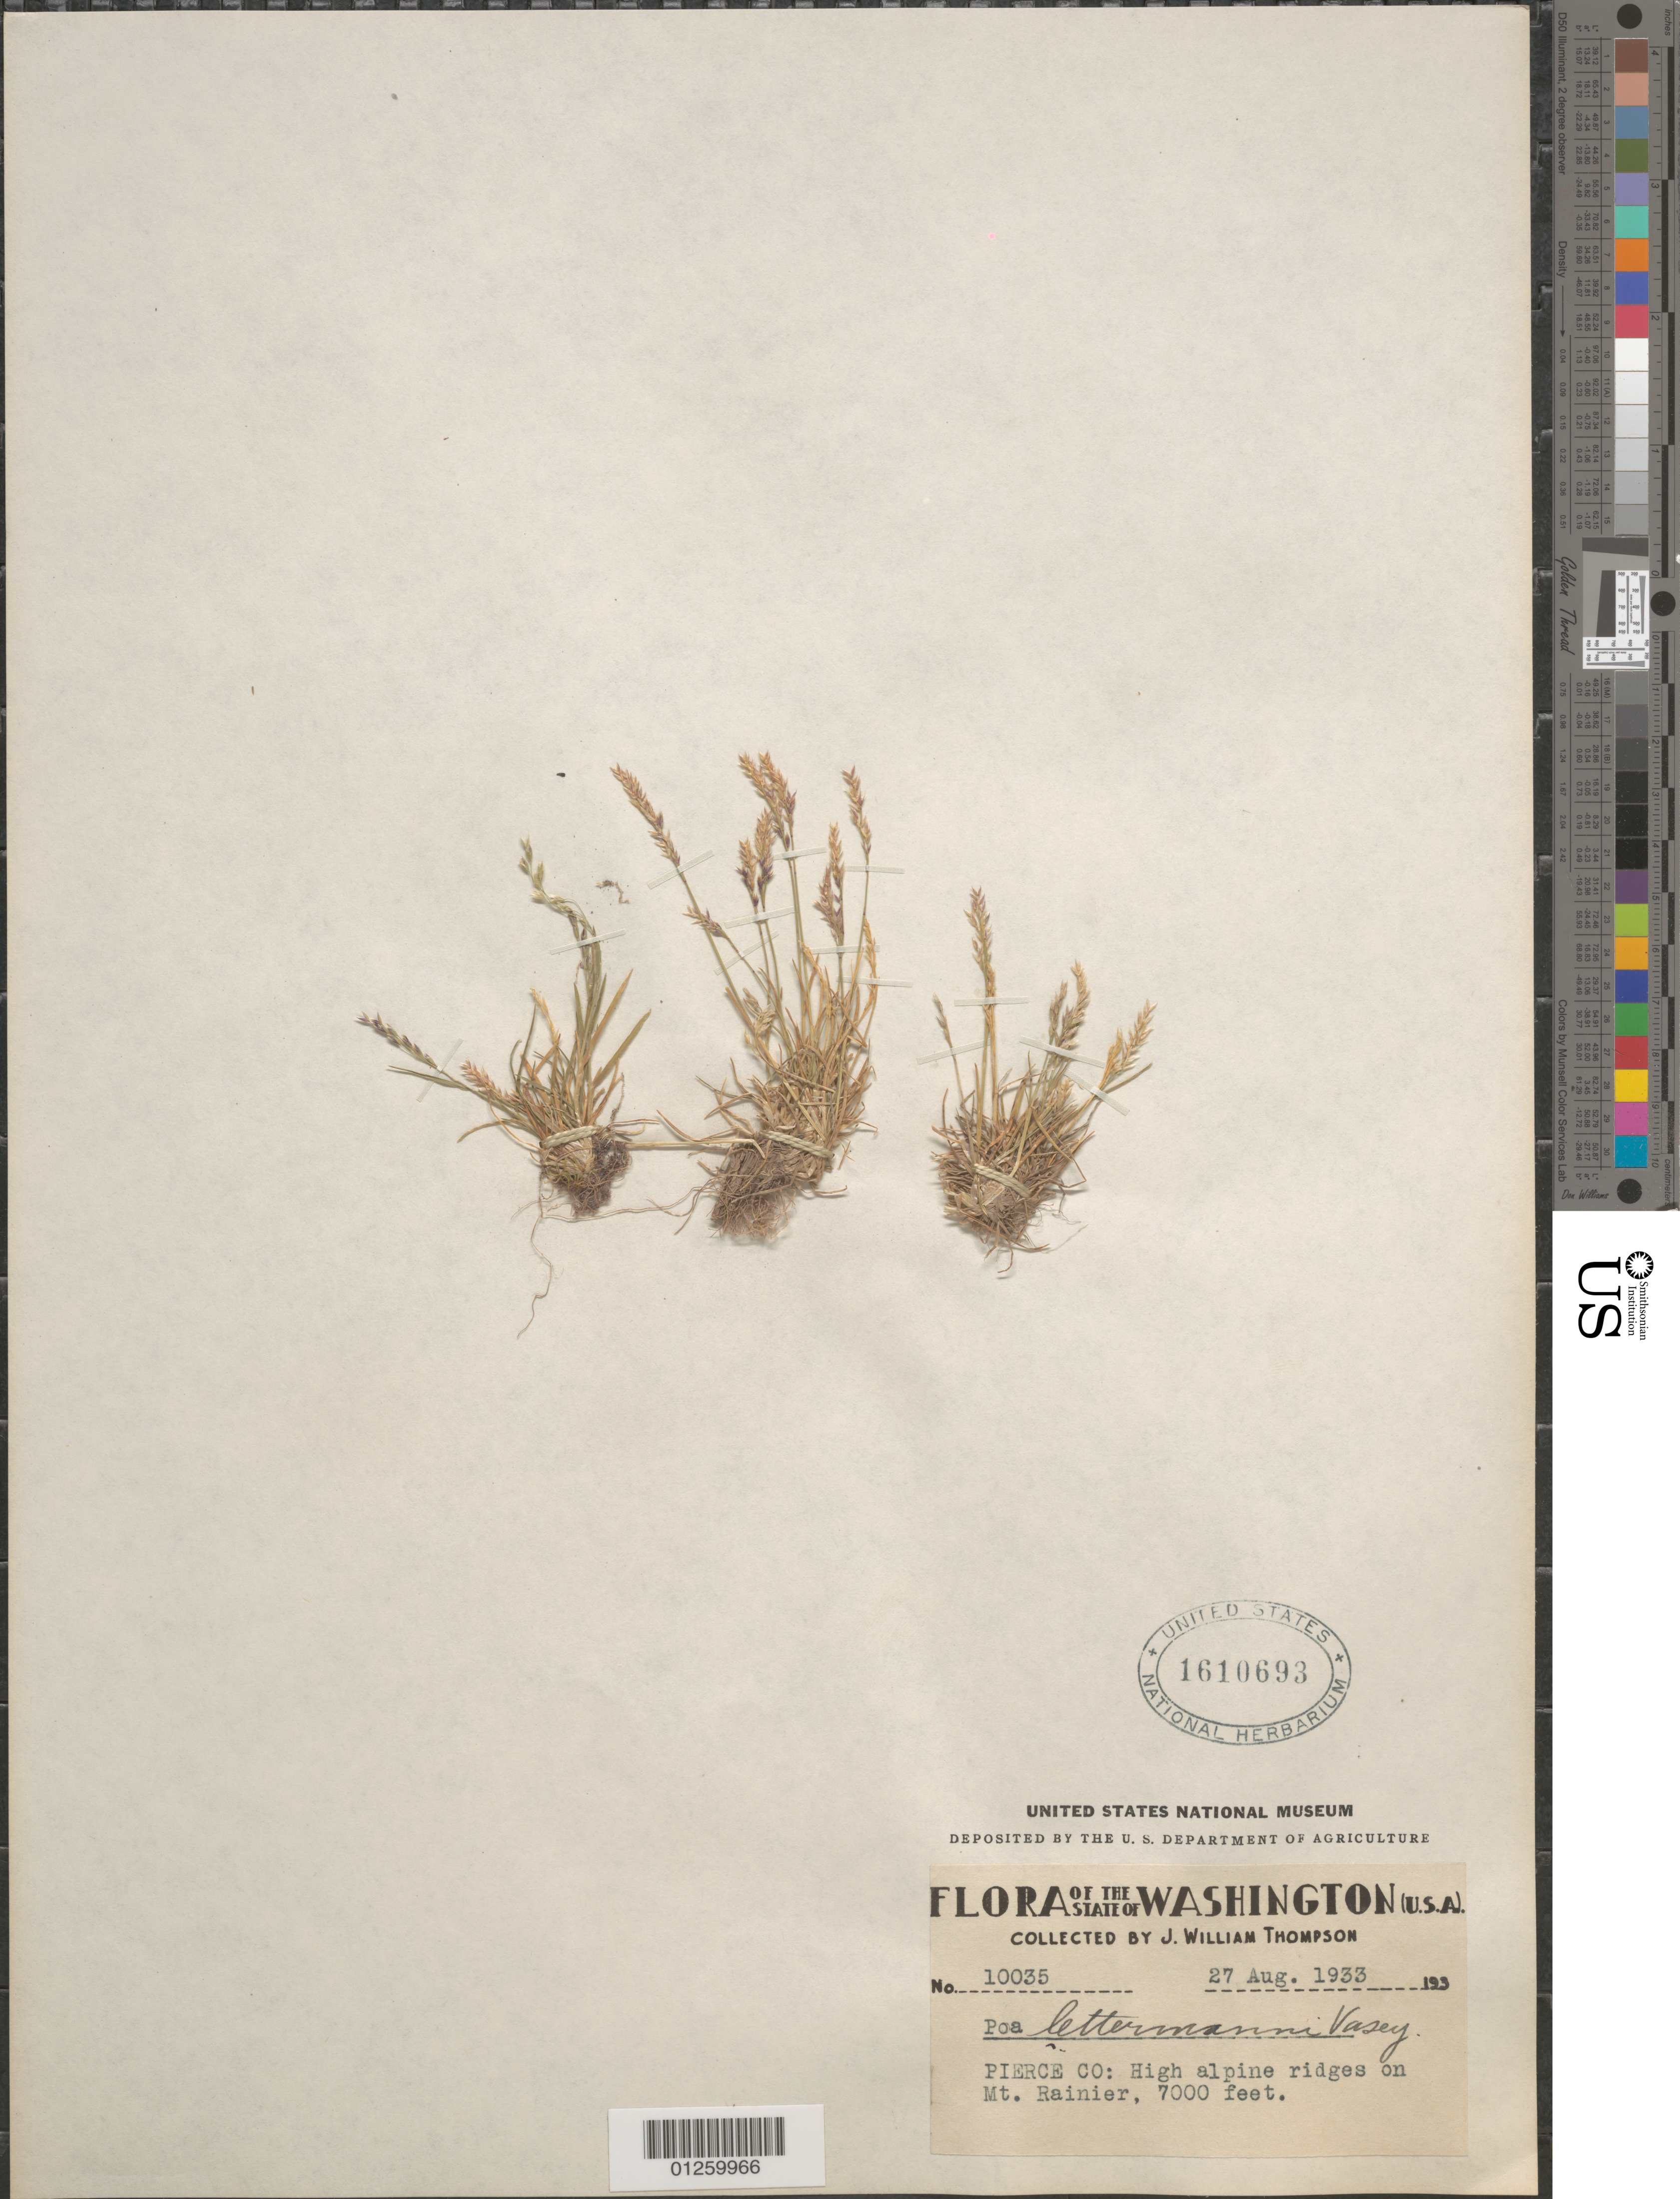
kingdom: Plantae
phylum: Tracheophyta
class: Liliopsida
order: Poales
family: Poaceae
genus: Poa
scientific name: Poa lettermanii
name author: Vasey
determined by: Soreng, Robert J., Research Associate (BOT), Smithsonian Institution - National Museum of Natural History (UNITED STATES)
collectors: J. W. Thompson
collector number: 10035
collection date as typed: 27 Aug. 1933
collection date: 1933-08-27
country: United States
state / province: Washington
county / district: Pierce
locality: High alpinage ridges on Mt. Rainier.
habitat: high alpine ridges.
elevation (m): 2134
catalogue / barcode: US 1610693